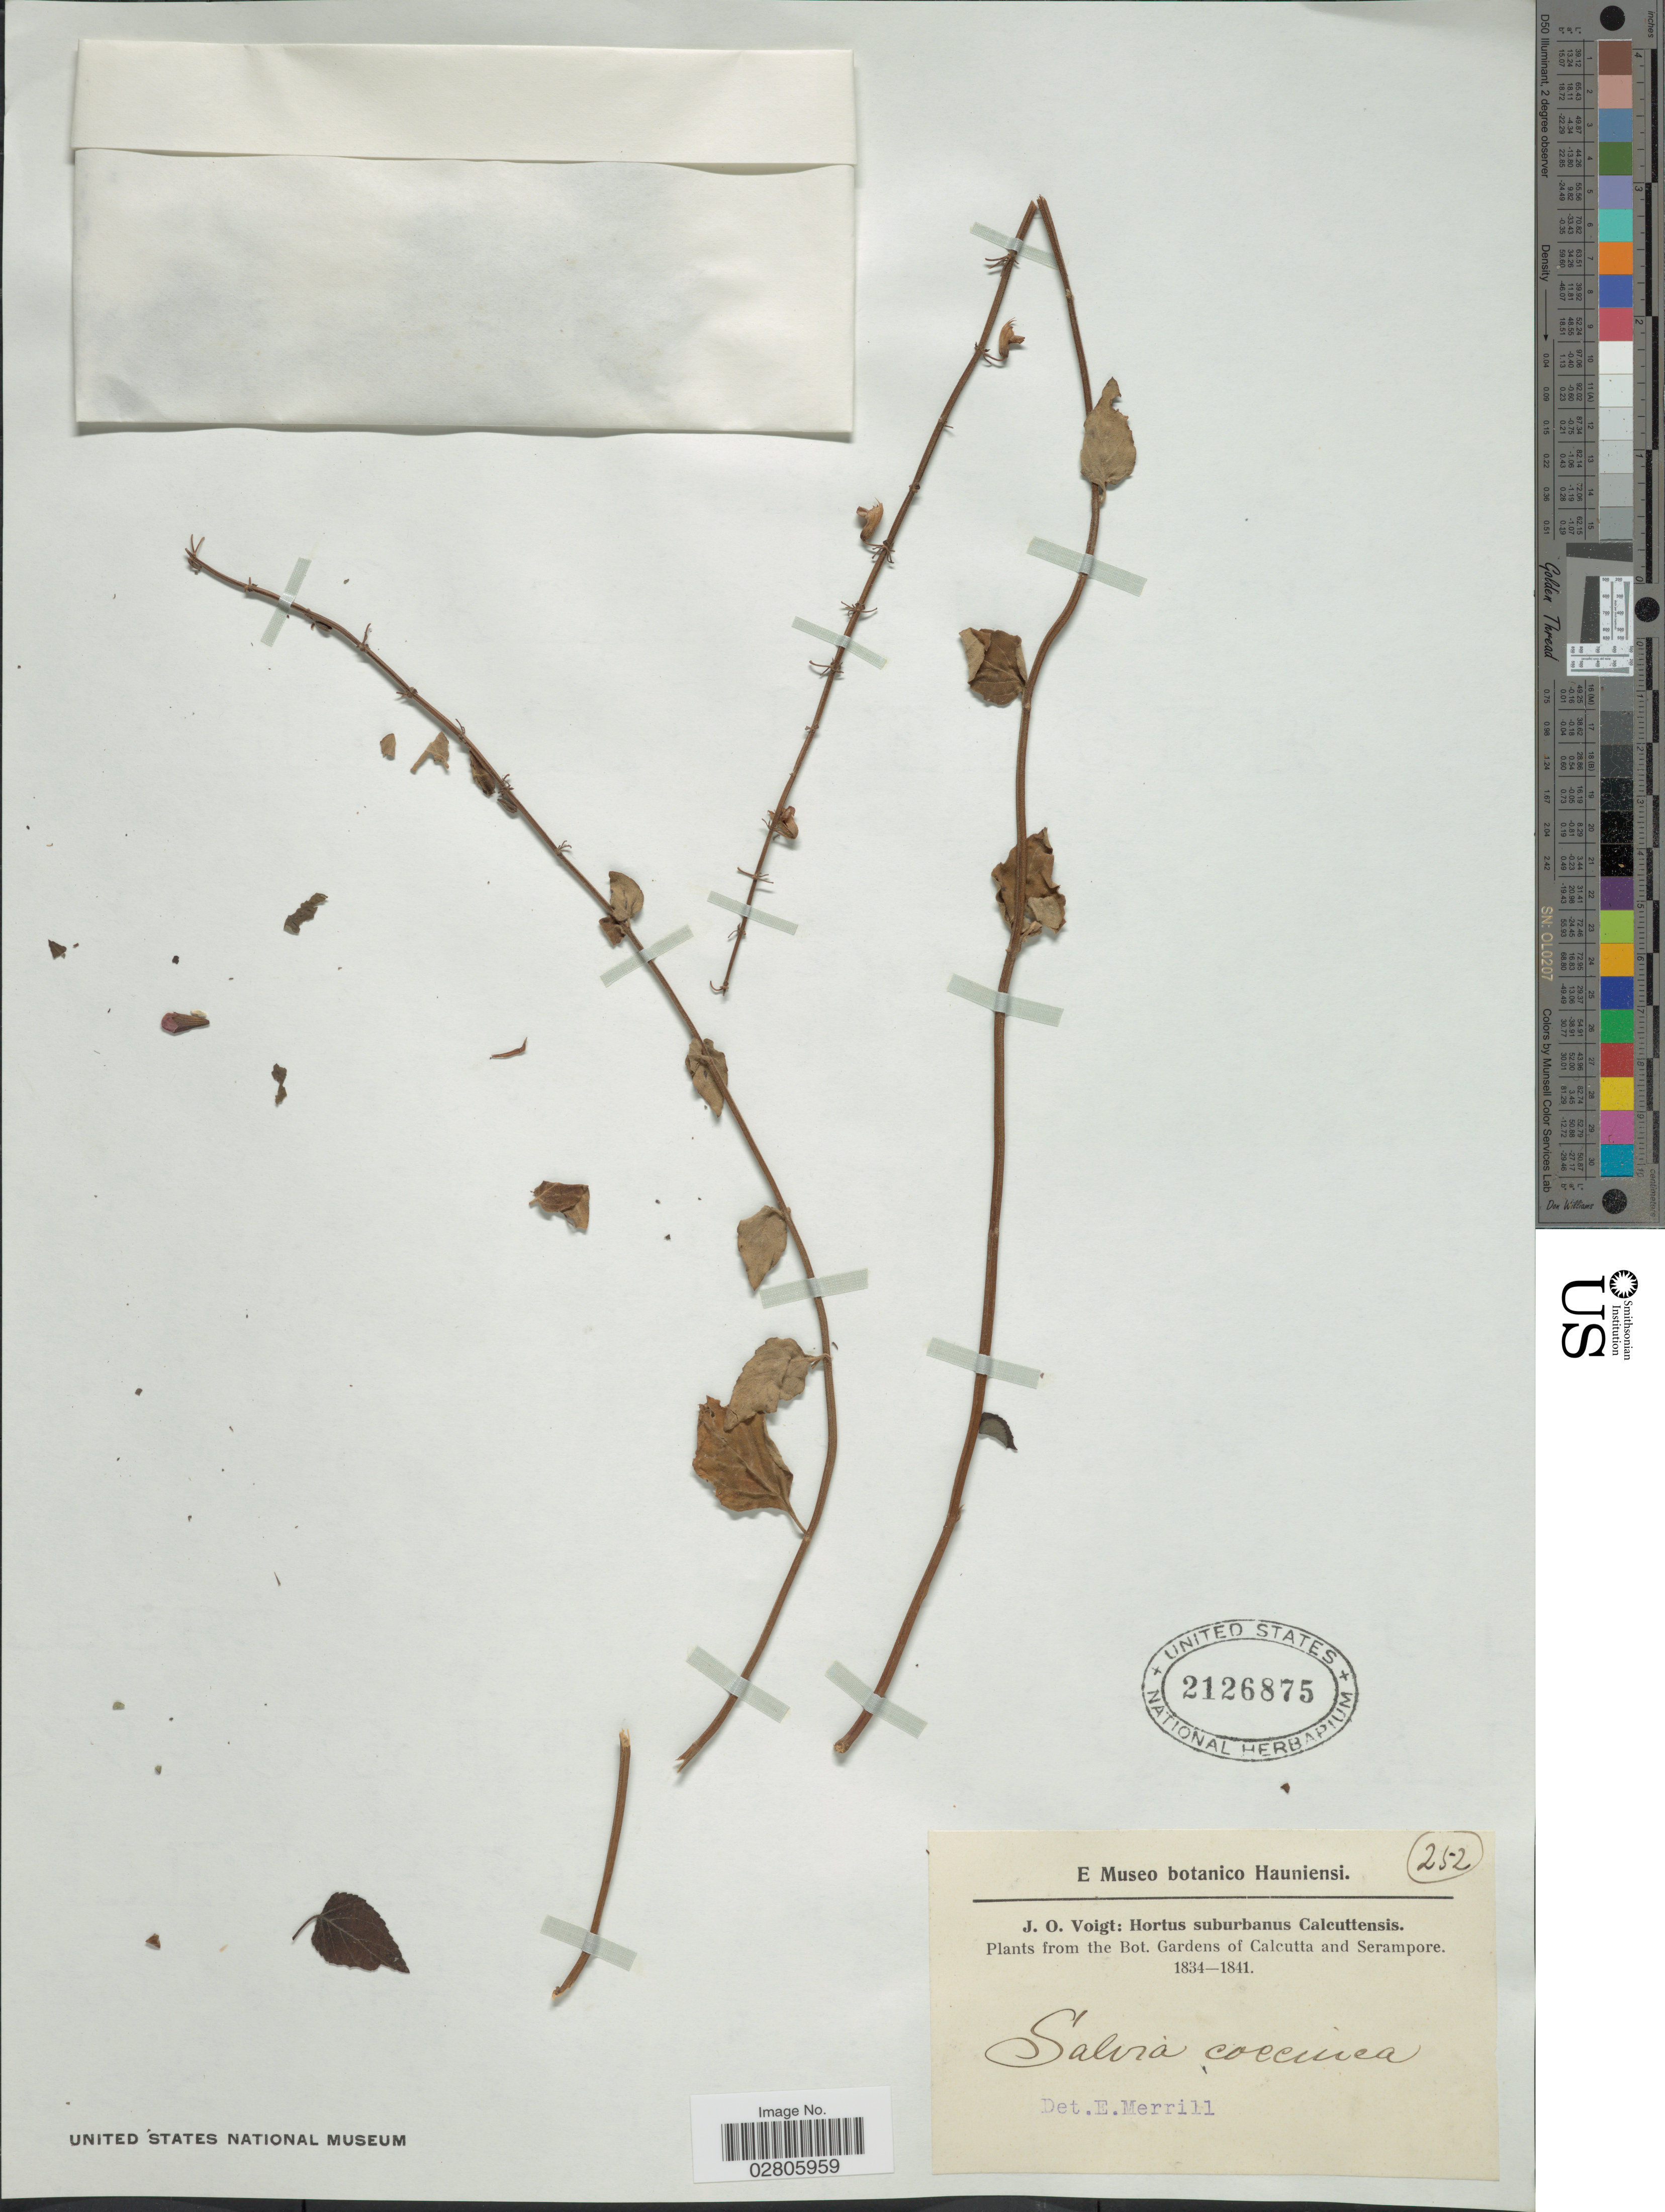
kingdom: Plantae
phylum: Tracheophyta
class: Magnoliopsida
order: Lamiales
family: Lamiaceae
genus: Salvia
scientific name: Salvia coccinea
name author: Etlinger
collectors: J. O. Voigt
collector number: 252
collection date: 1834/1841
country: India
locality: Bot. Gardens of Calcutta and Serampore.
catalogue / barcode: US 2126875